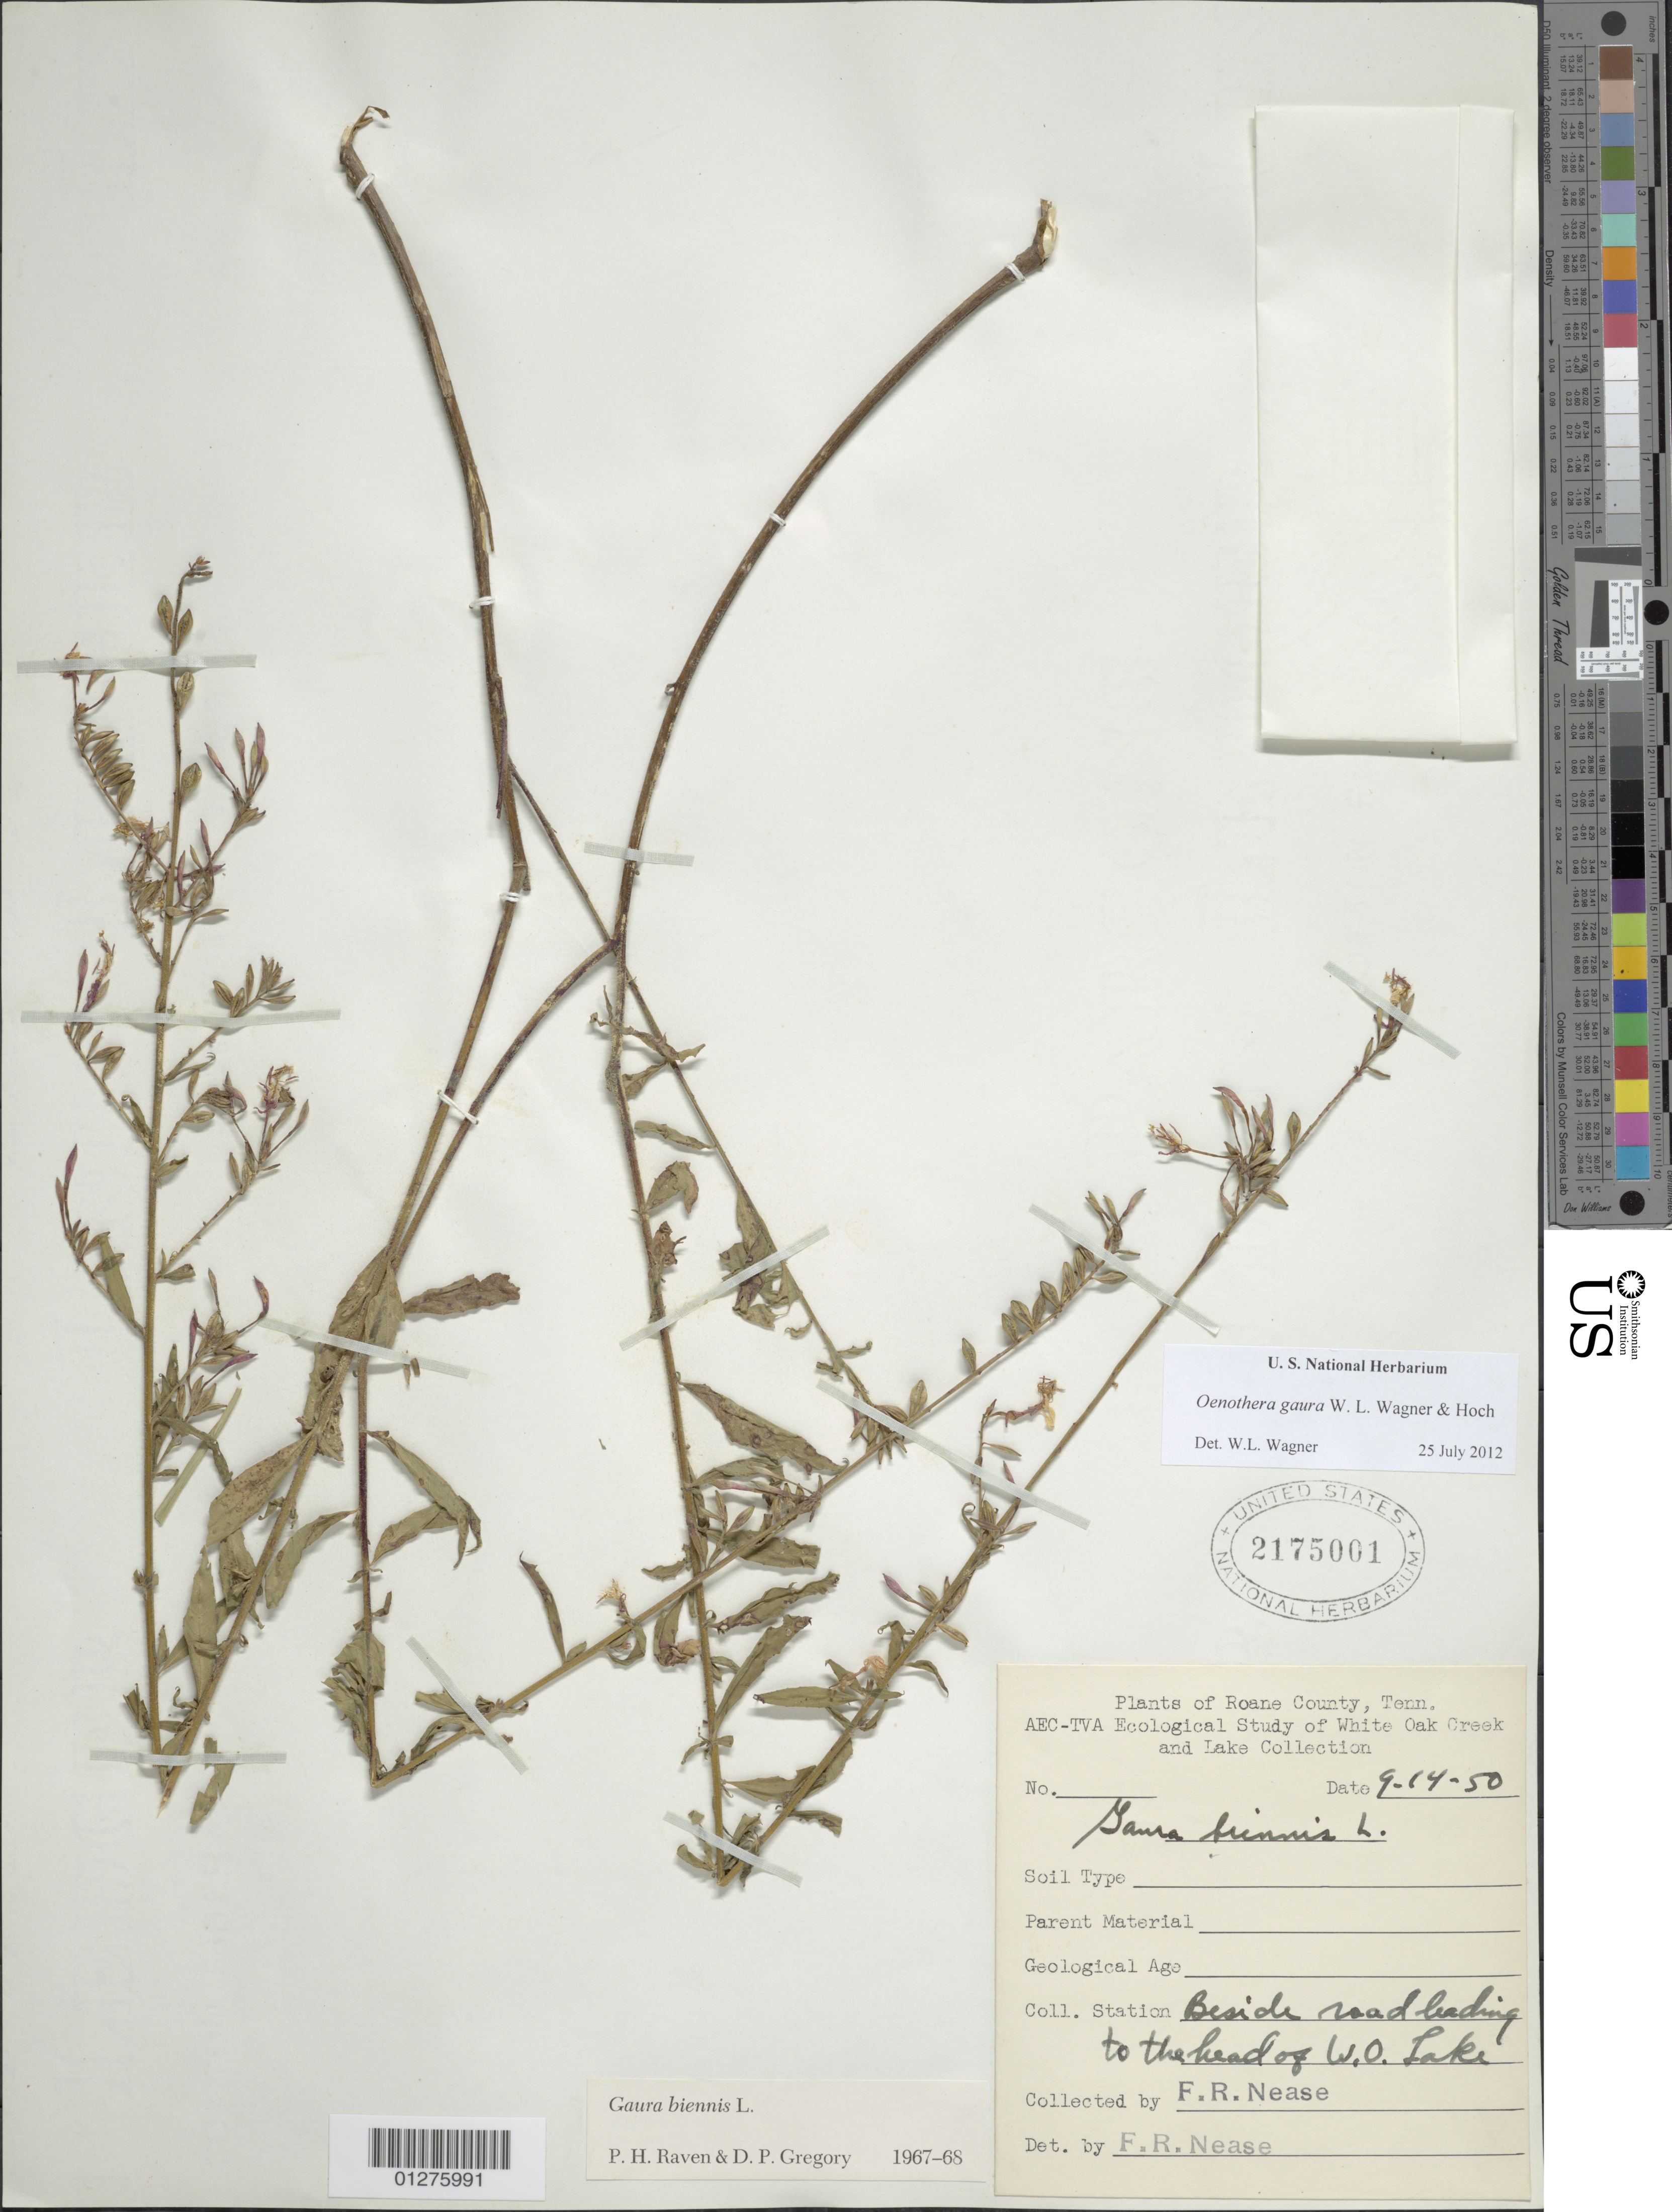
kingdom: Plantae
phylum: Tracheophyta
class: Magnoliopsida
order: Myrtales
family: Onagraceae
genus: Oenothera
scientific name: Oenothera gaura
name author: W.L. Wagner & Hoch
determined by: Wagner, W. L., (BOT), Smithsonian Institution - National Museum of Natural History (UNITED STATES)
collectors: F. Nease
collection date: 1950-09-14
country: United States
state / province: Tennessee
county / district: Roane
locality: Head of White Oak Lake.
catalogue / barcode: US 2175001